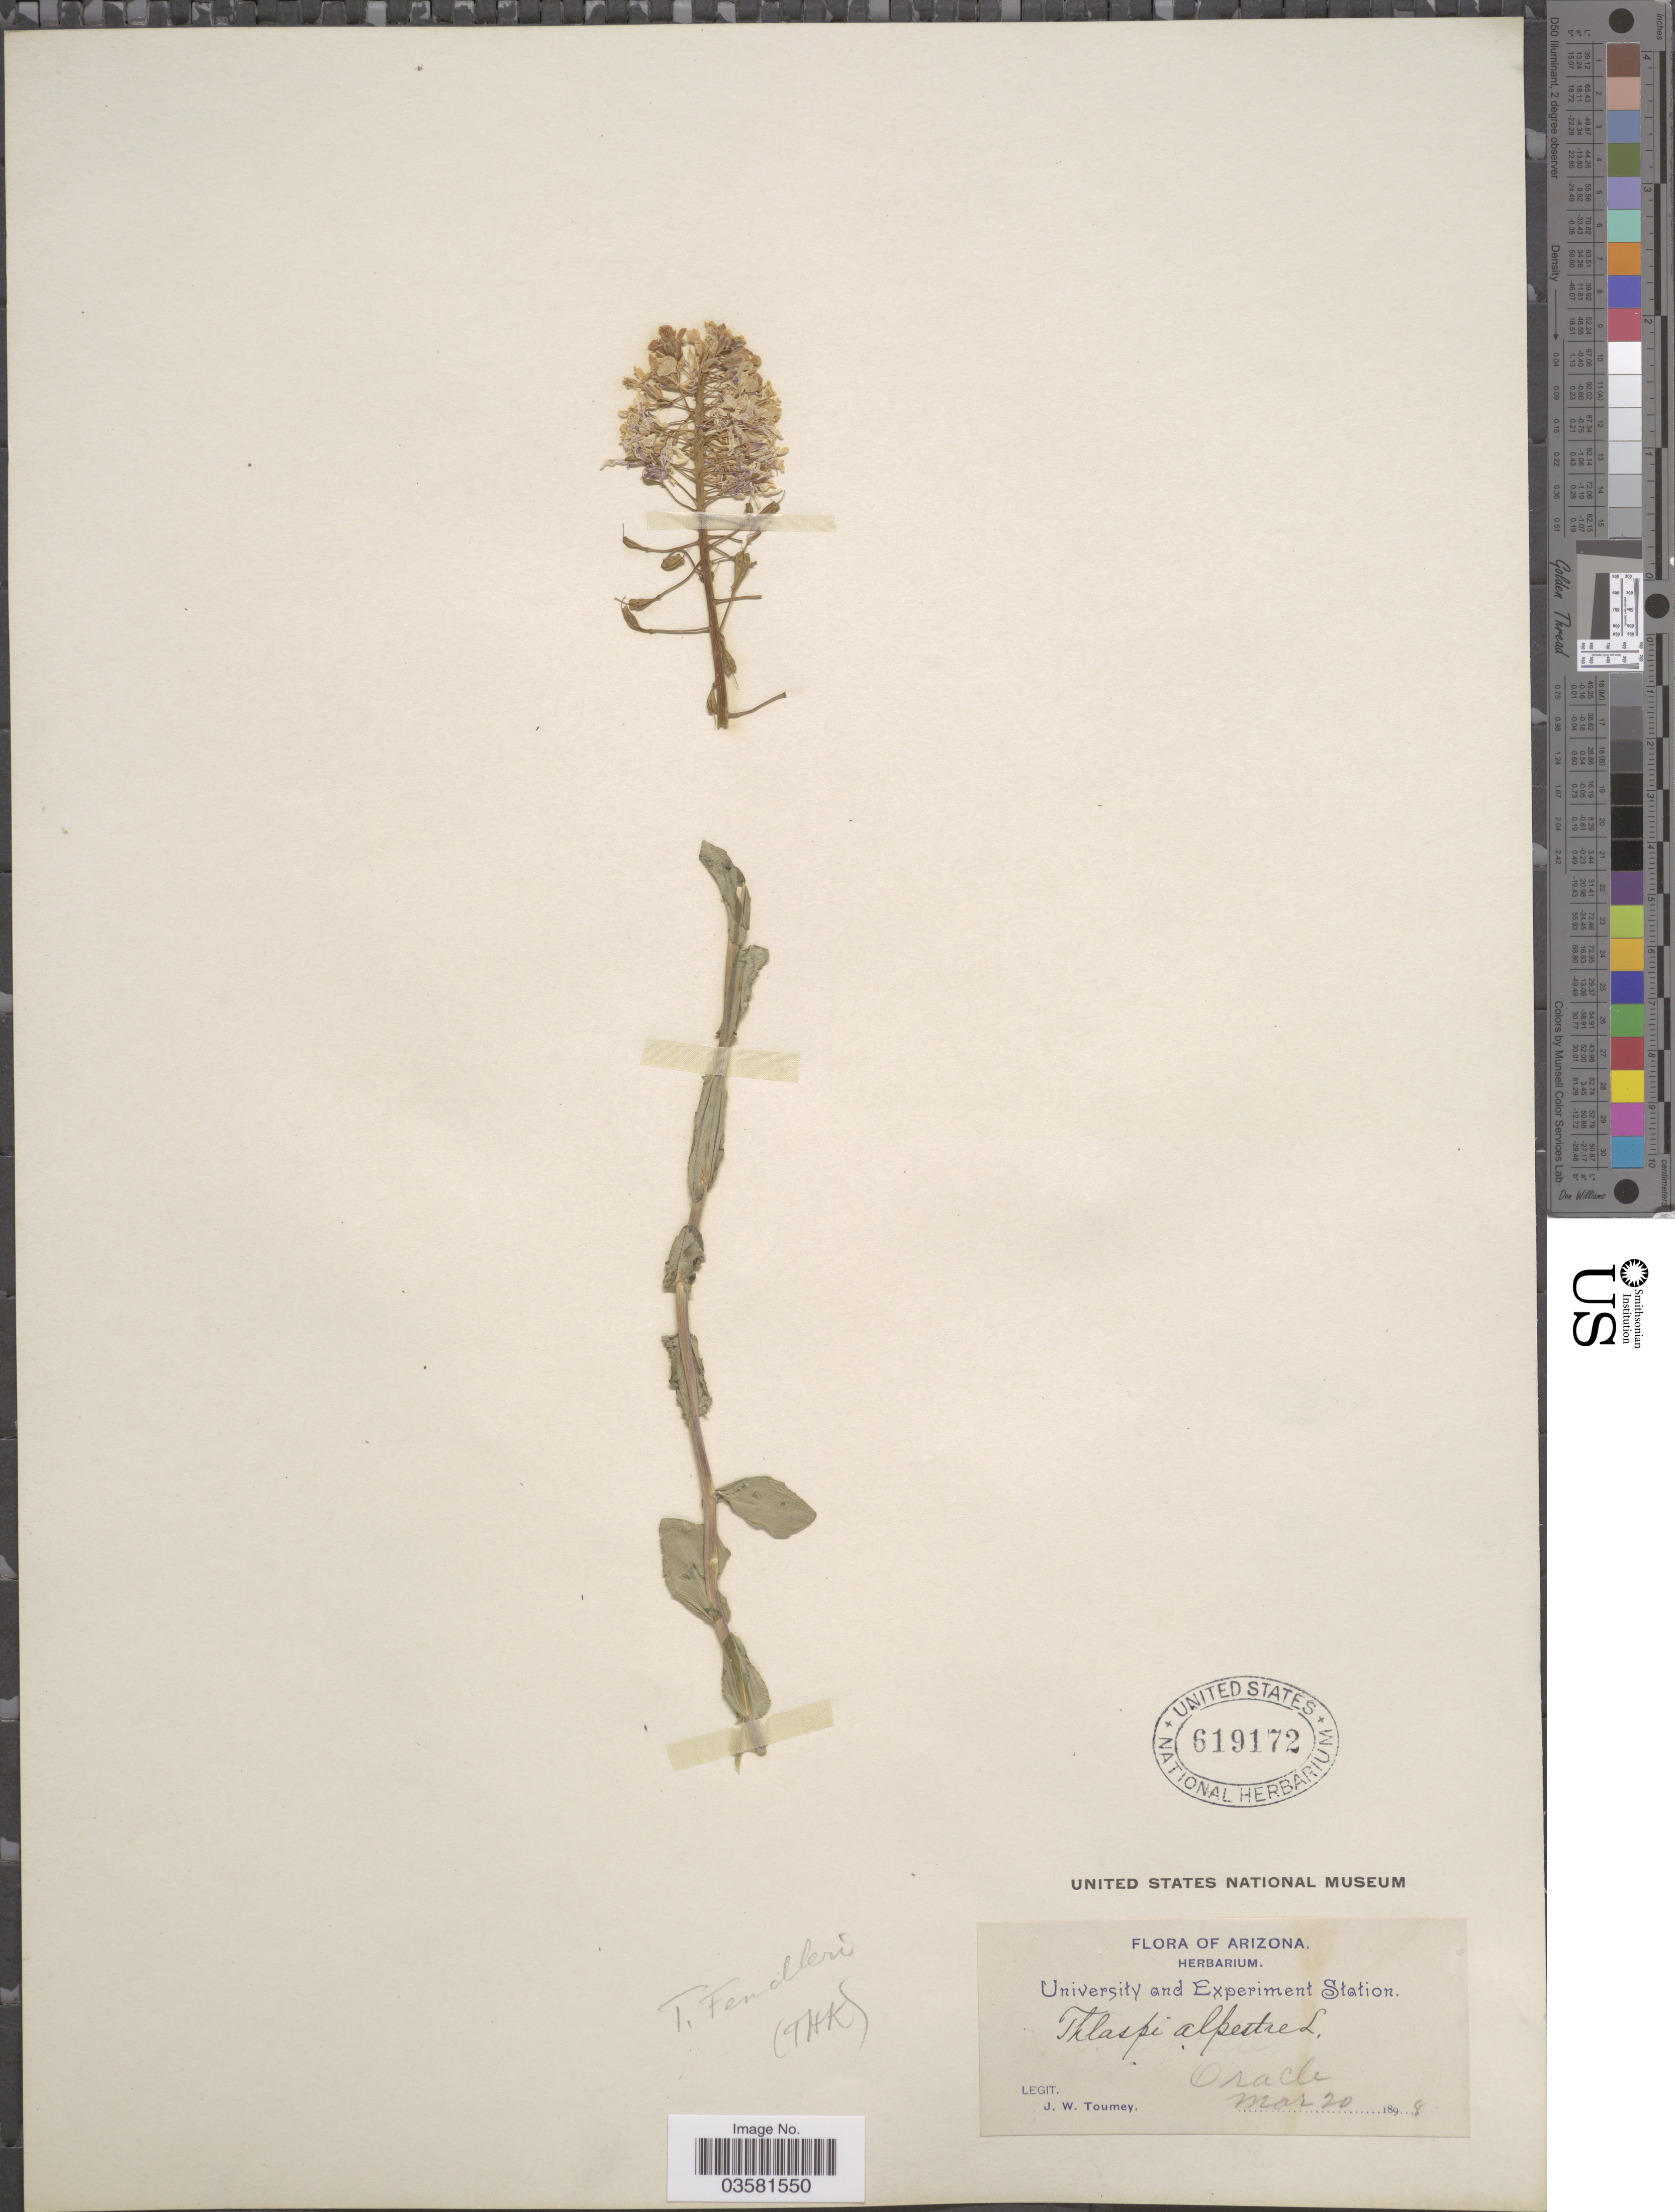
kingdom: Plantae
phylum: Tracheophyta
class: Magnoliopsida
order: Brassicales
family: Brassicaceae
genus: Thlaspi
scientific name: Thlaspi fendleri var. glaucum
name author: (A. Nelson) C.L. Hitchc.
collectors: J. W. Toumey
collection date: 1898-03-20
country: United States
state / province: Arizona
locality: Oracle.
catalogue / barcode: US 619172